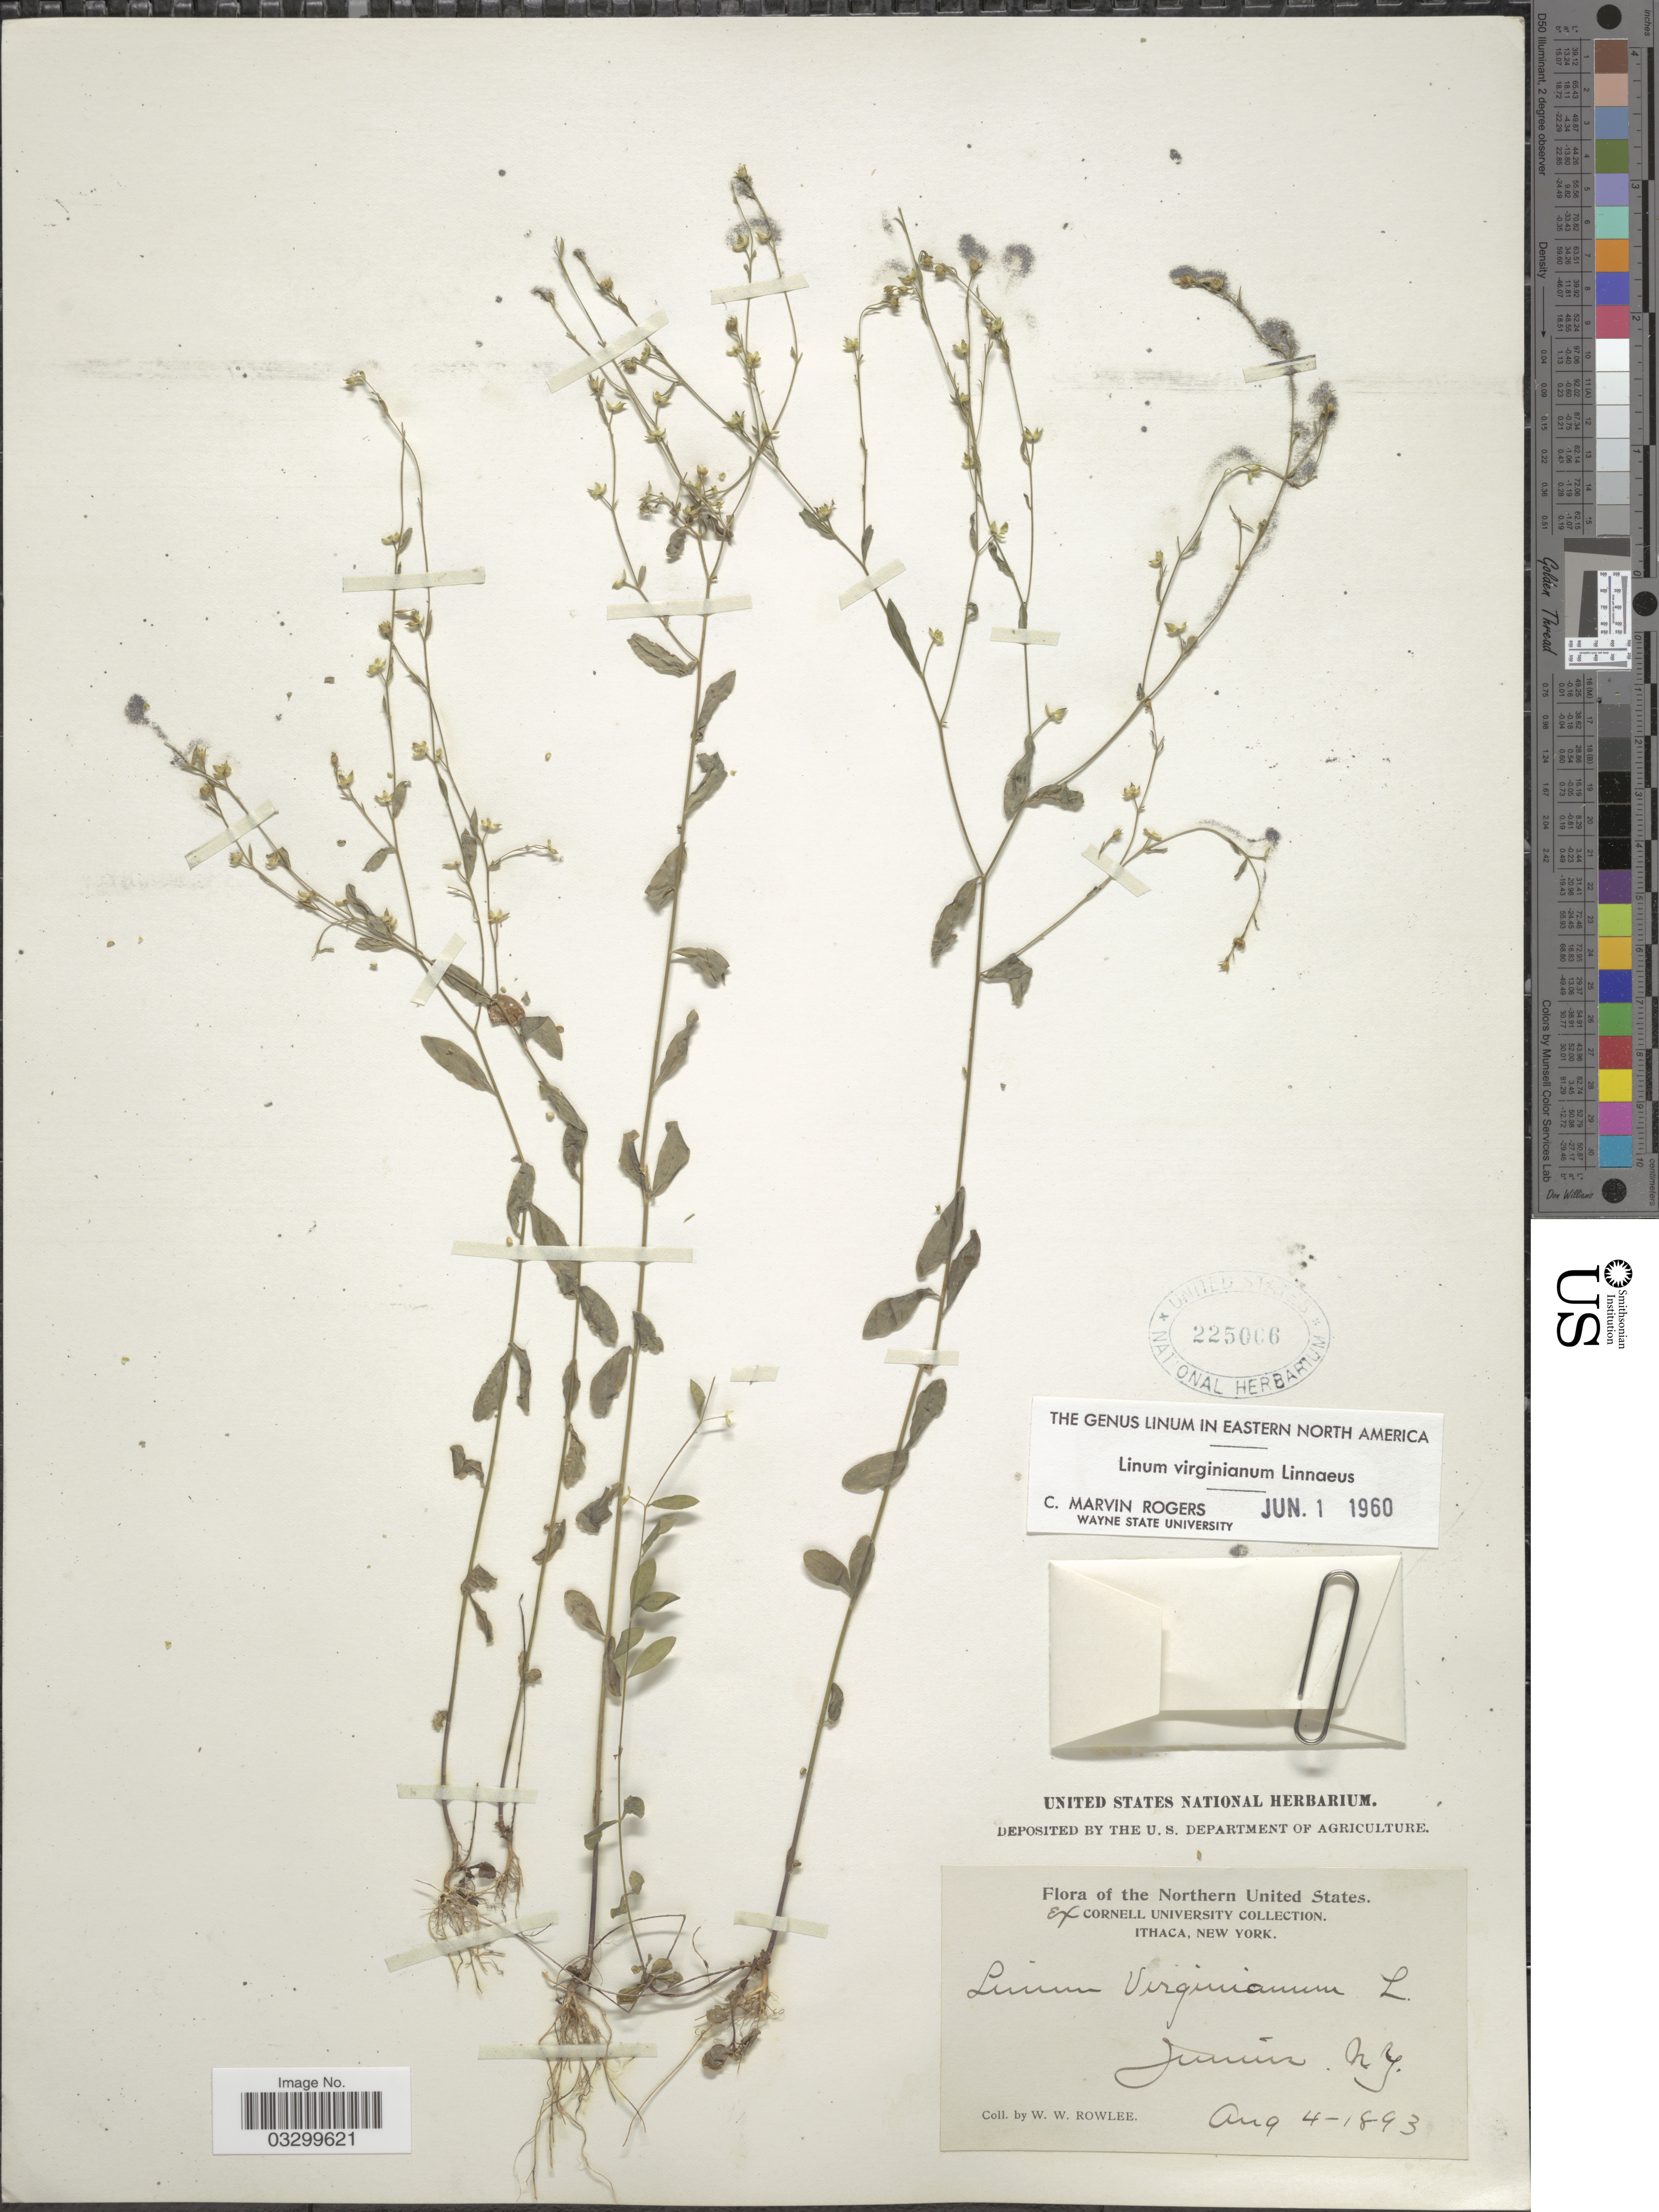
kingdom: Plantae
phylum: Tracheophyta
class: Magnoliopsida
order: Malpighiales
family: Linaceae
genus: Linum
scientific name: Linum virginianum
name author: L.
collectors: W. W. Rowlee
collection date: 1893-08-04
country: United States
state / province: New York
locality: Northern United States, Junius.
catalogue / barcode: US 225006